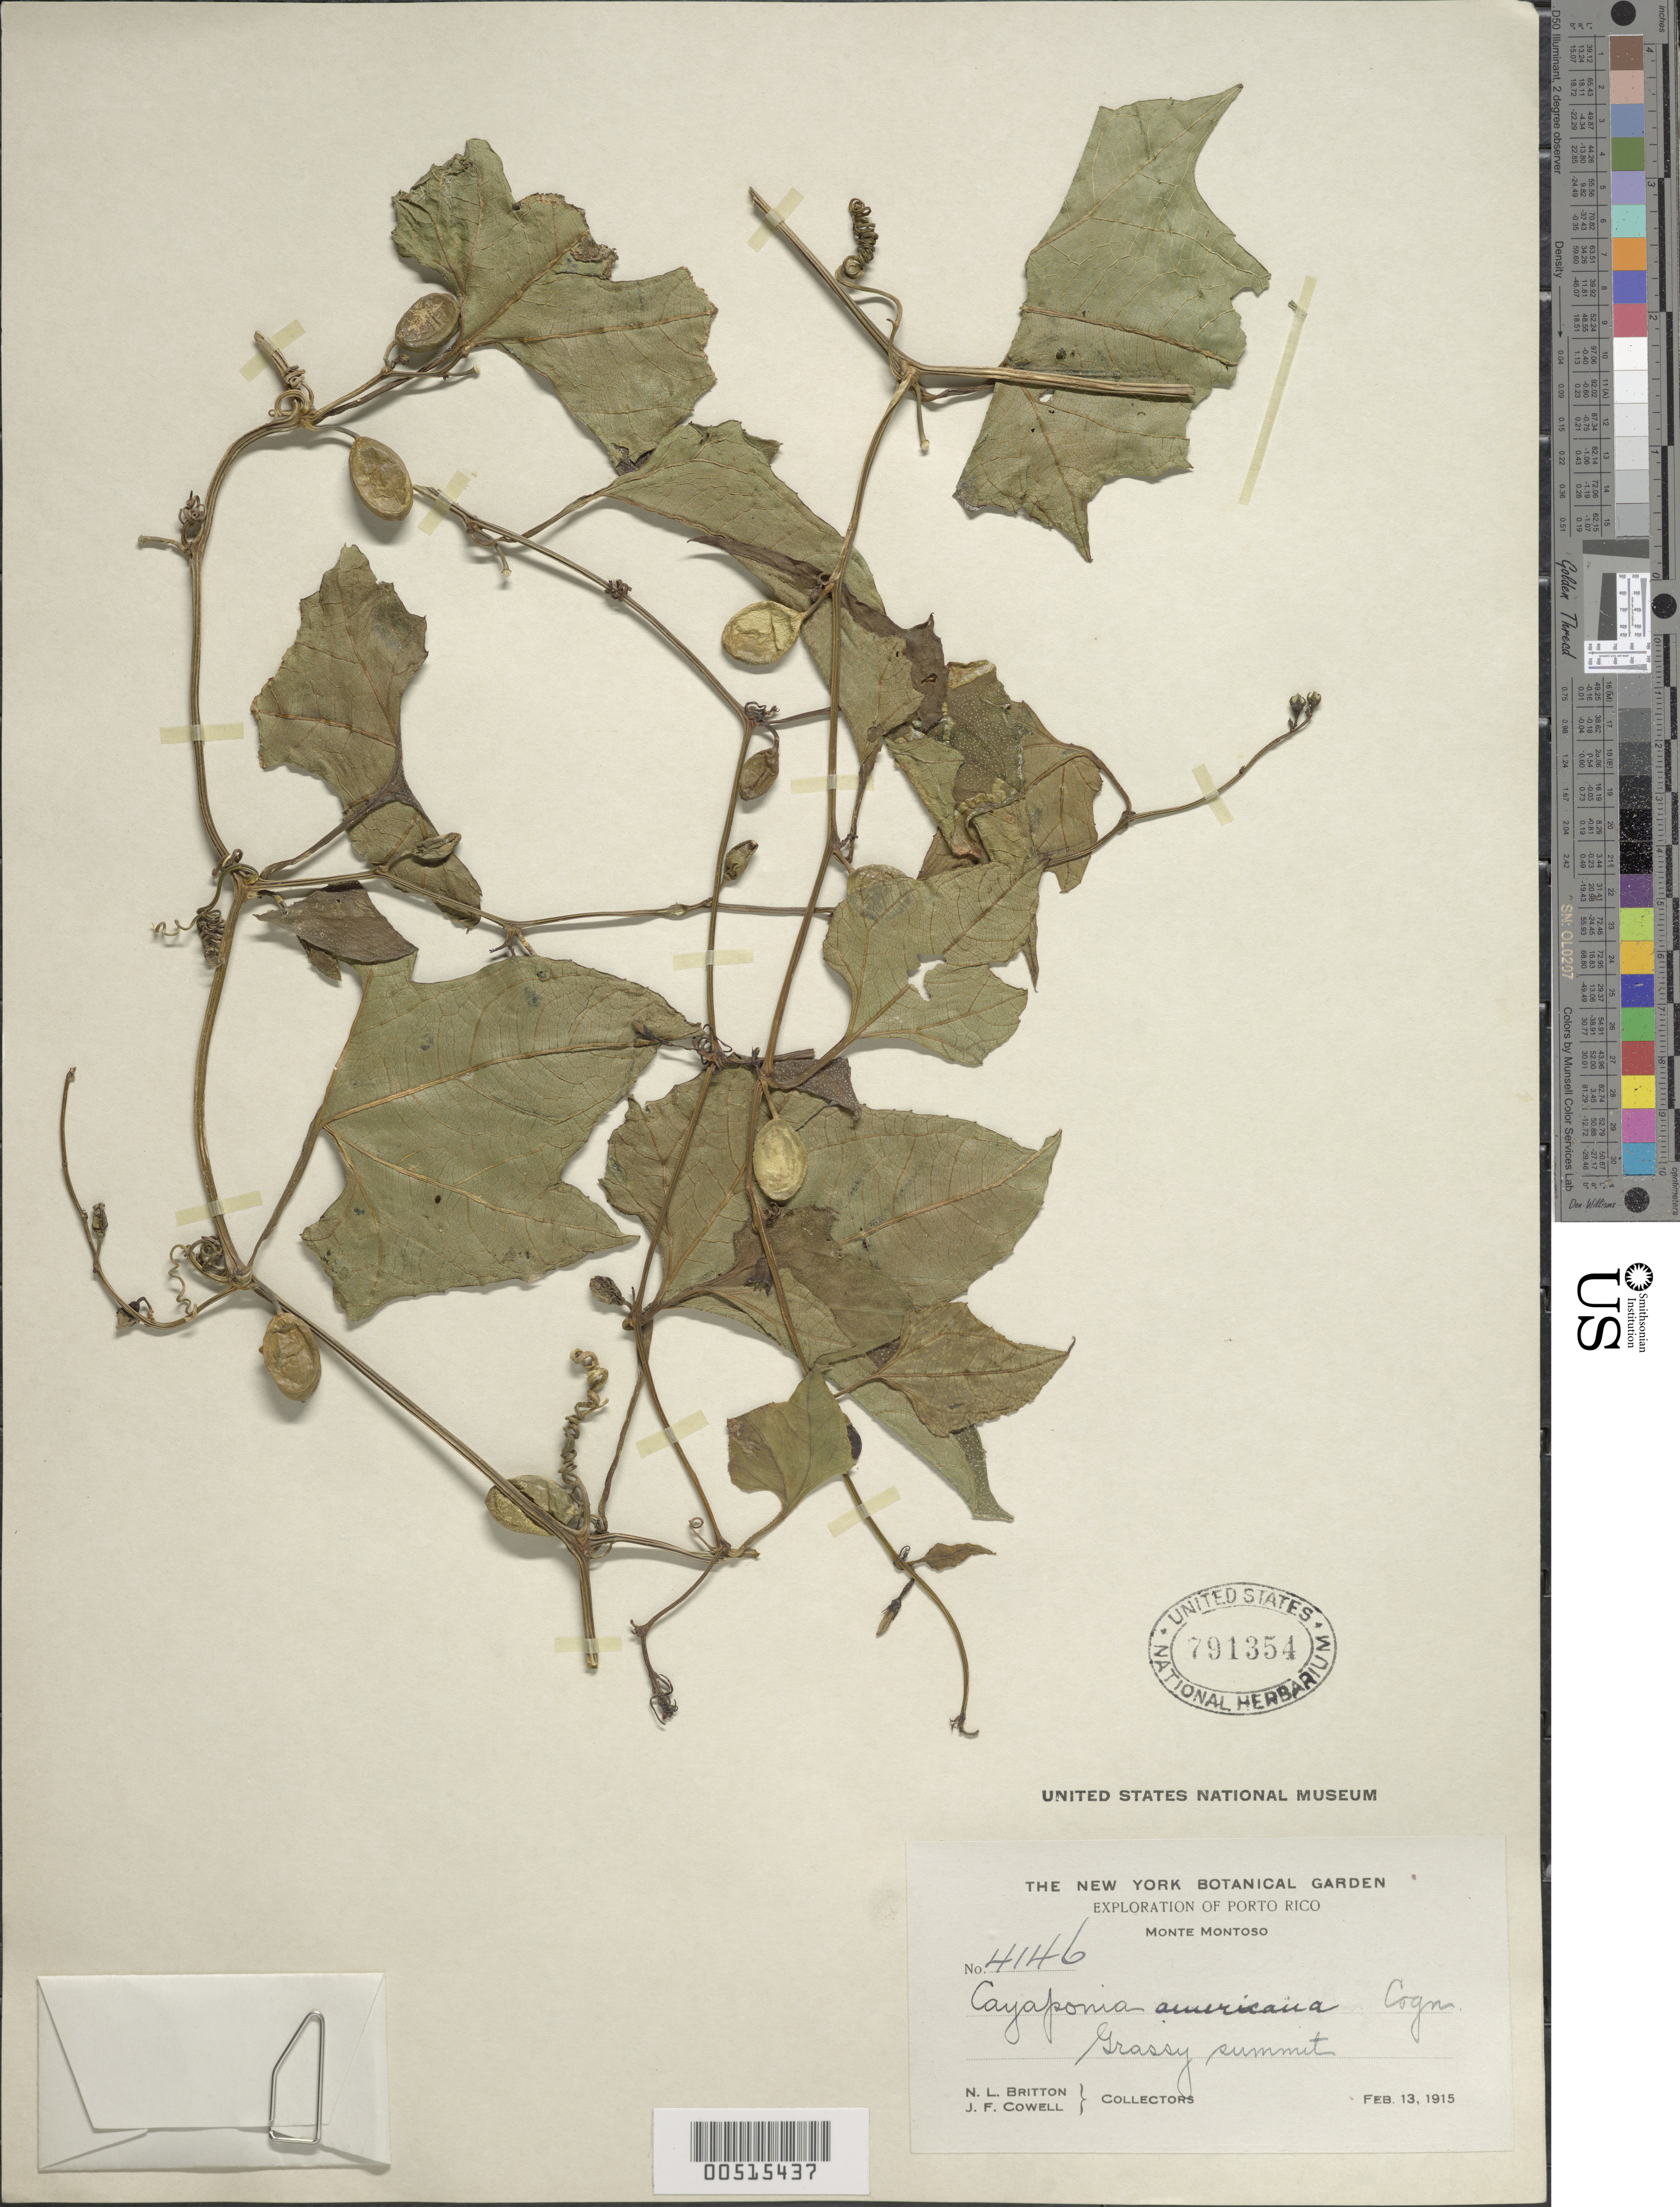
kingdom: Plantae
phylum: Tracheophyta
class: Magnoliopsida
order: Cucurbitales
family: Cucurbitaceae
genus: Cayaponia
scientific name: Cayaponia americana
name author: (Lam.) Cogn.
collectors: N. Britton & J. F. Cowell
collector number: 4146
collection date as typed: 13 Feb 1915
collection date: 1915-02-13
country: Puerto Rico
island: Greater Antilles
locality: Monte Montoso. Grassy summit.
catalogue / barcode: US 791354